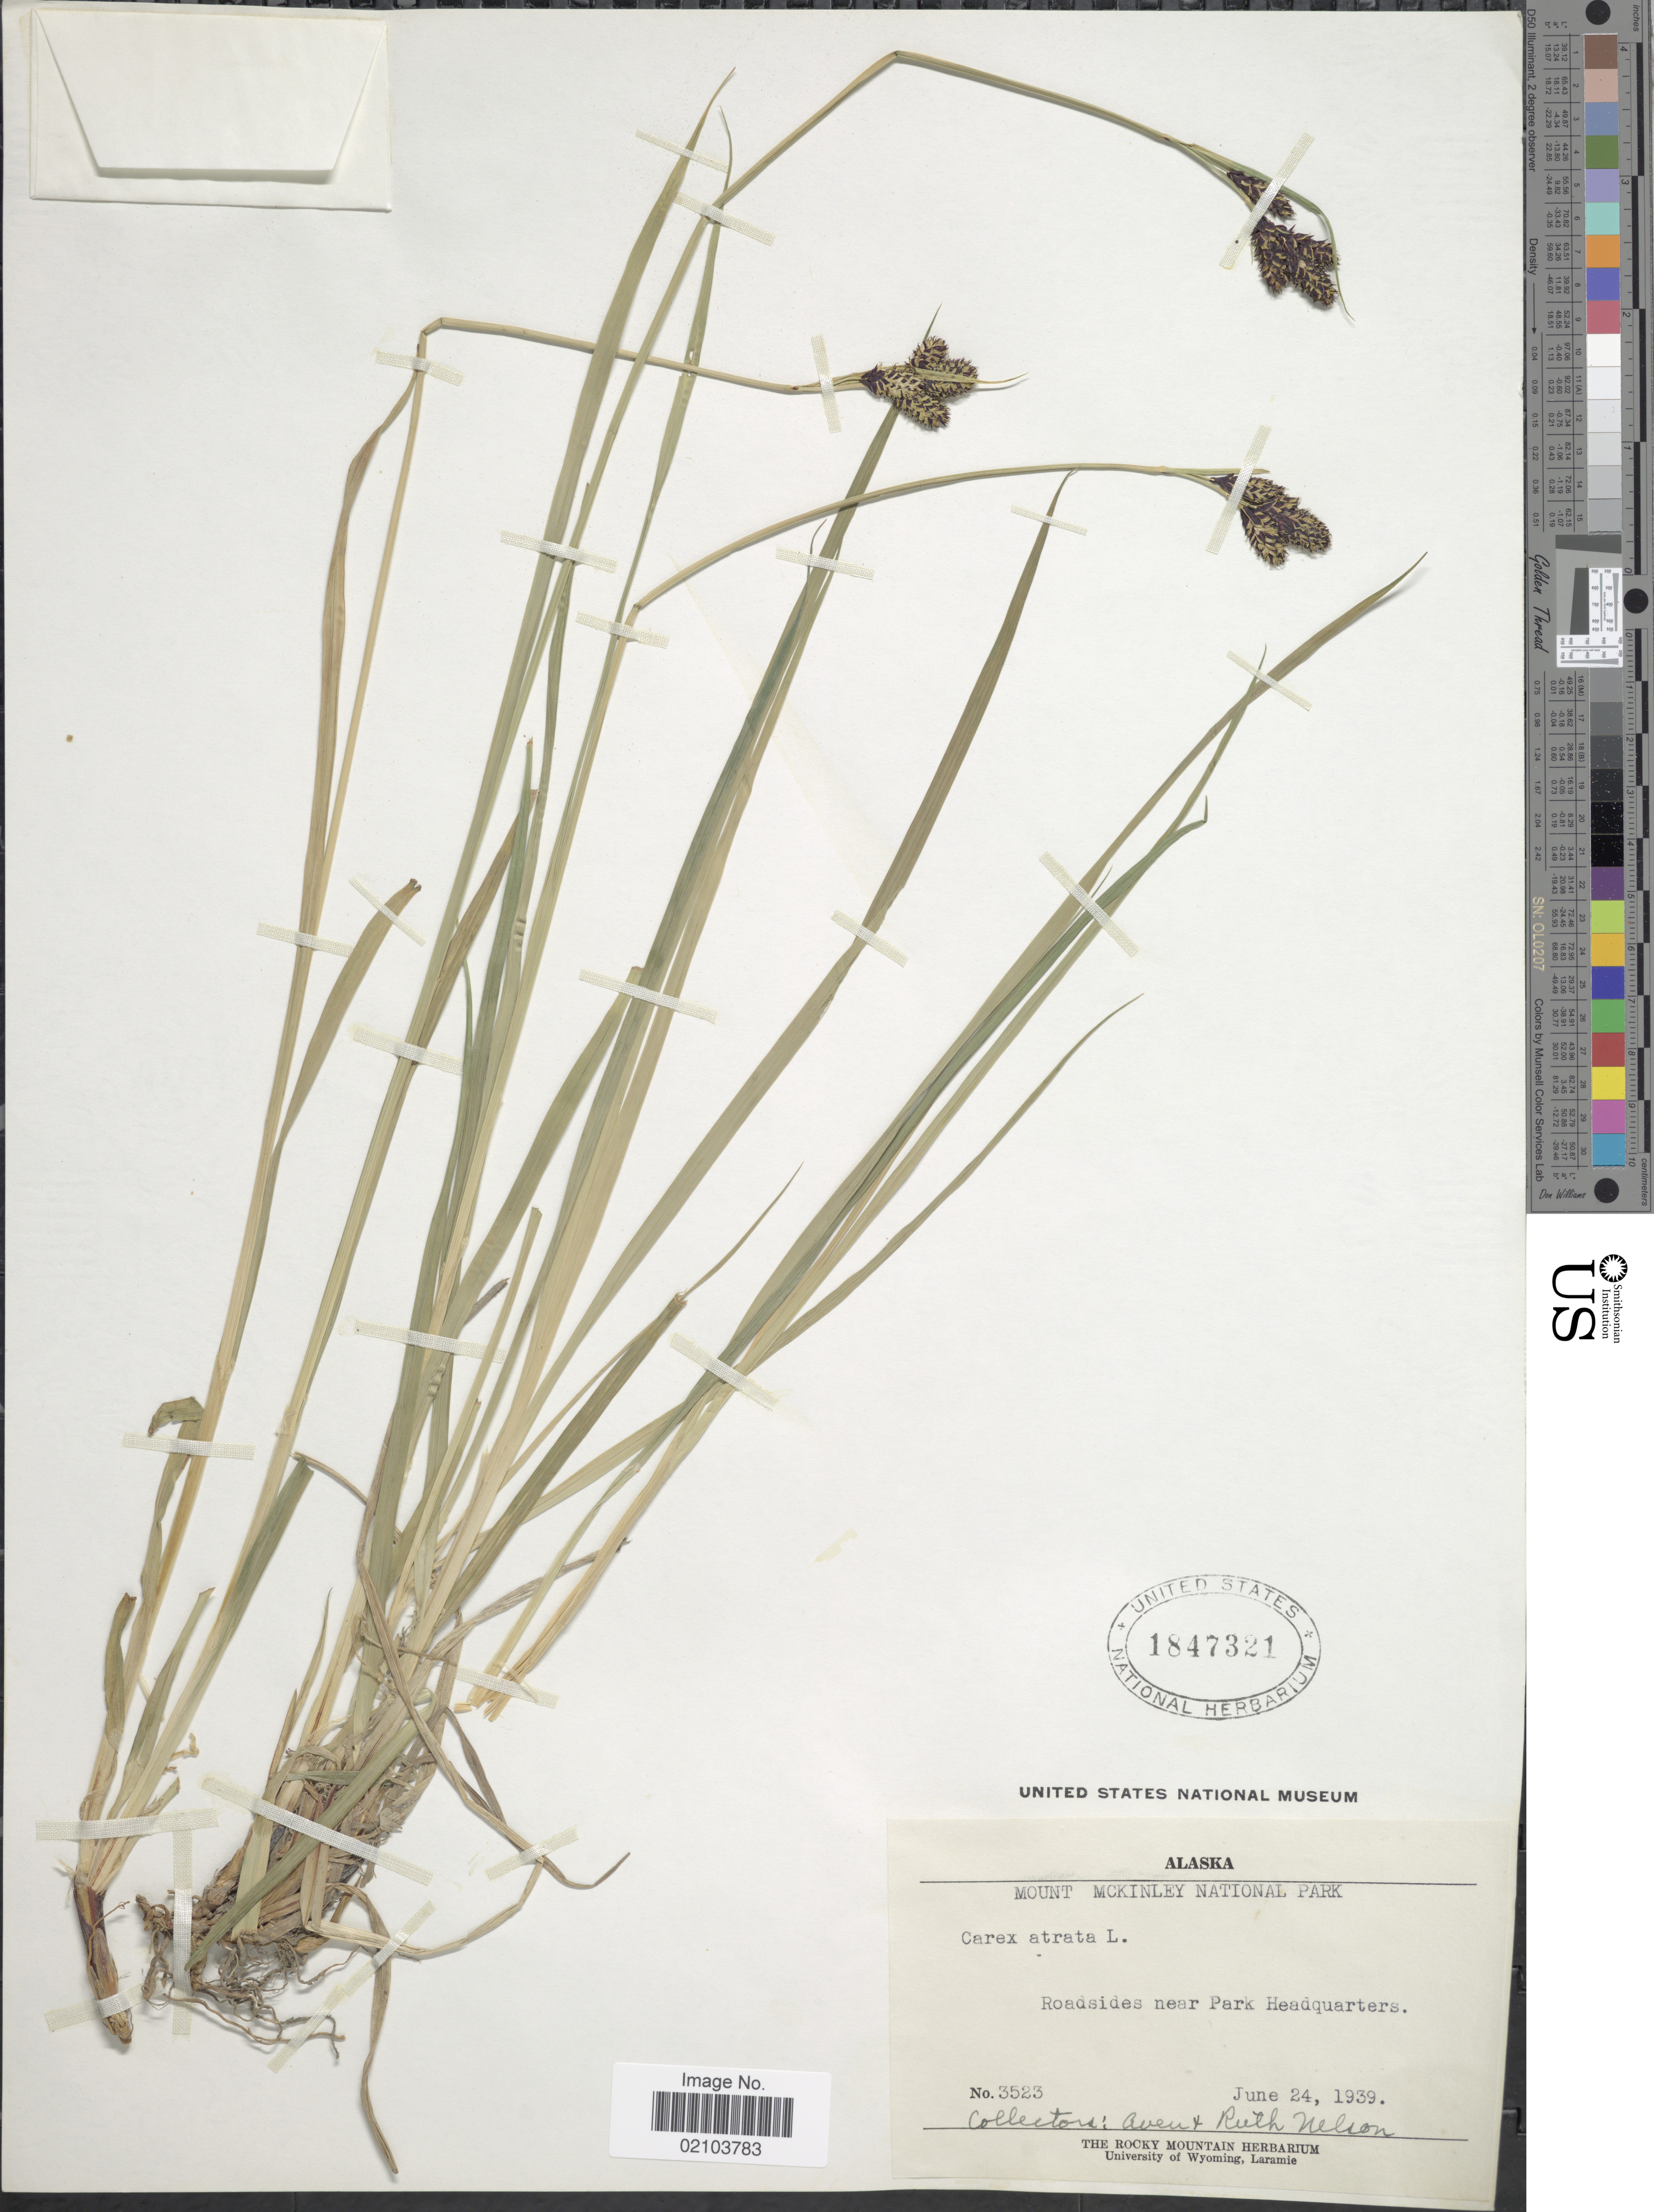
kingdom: Plantae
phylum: Tracheophyta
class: Liliopsida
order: Poales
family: Cyperaceae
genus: Carex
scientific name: Carex atrata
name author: L.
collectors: A. Nelson & R. A. Nelson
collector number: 3523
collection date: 1939-06-24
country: United States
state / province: Alaska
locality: Mount McKinley National Park. near Park Headquarters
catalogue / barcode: US 1847321